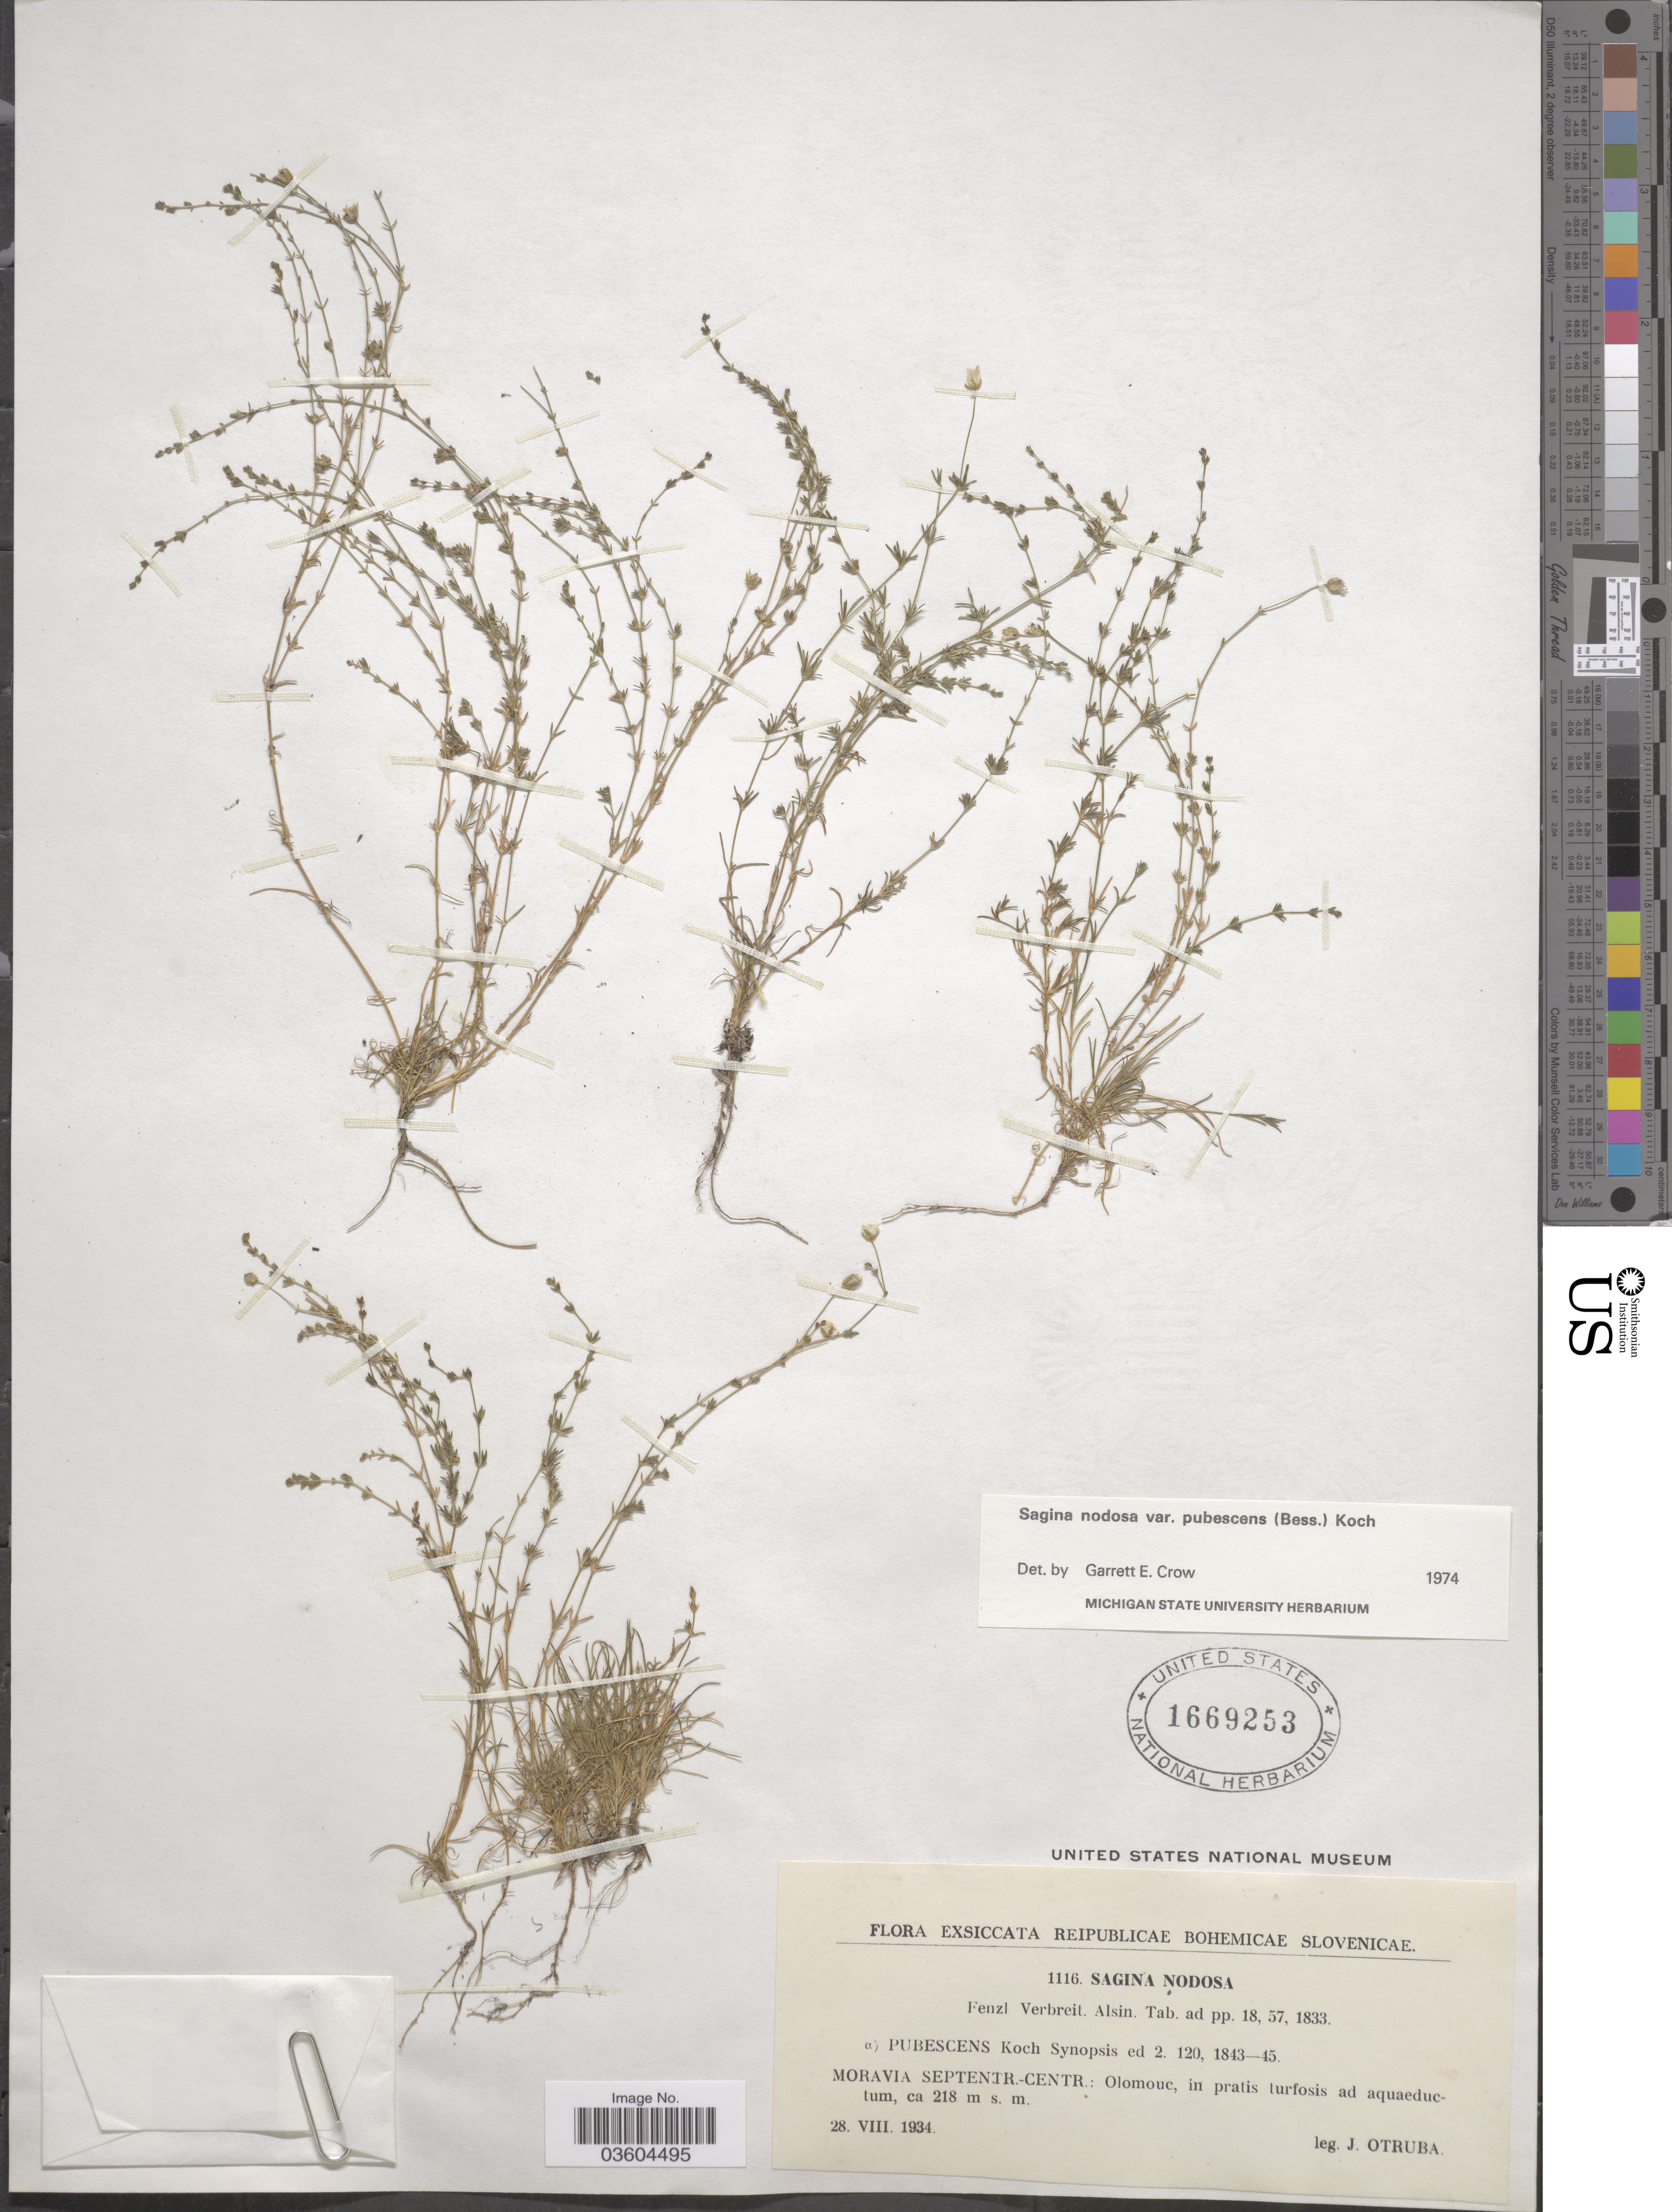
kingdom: Plantae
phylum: Tracheophyta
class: Magnoliopsida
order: Caryophyllales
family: Caryophyllaceae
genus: Sagina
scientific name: Sagina nodosa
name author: (L.) Fenzl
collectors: J. Otruba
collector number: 1116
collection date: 1934-08-28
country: Czechia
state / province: Olomouc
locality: Reipublicae Bohemicae Slovenicae. [unsure placement] Moravia septentr.-centr.: Olomouc.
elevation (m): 218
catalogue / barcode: US 1669253